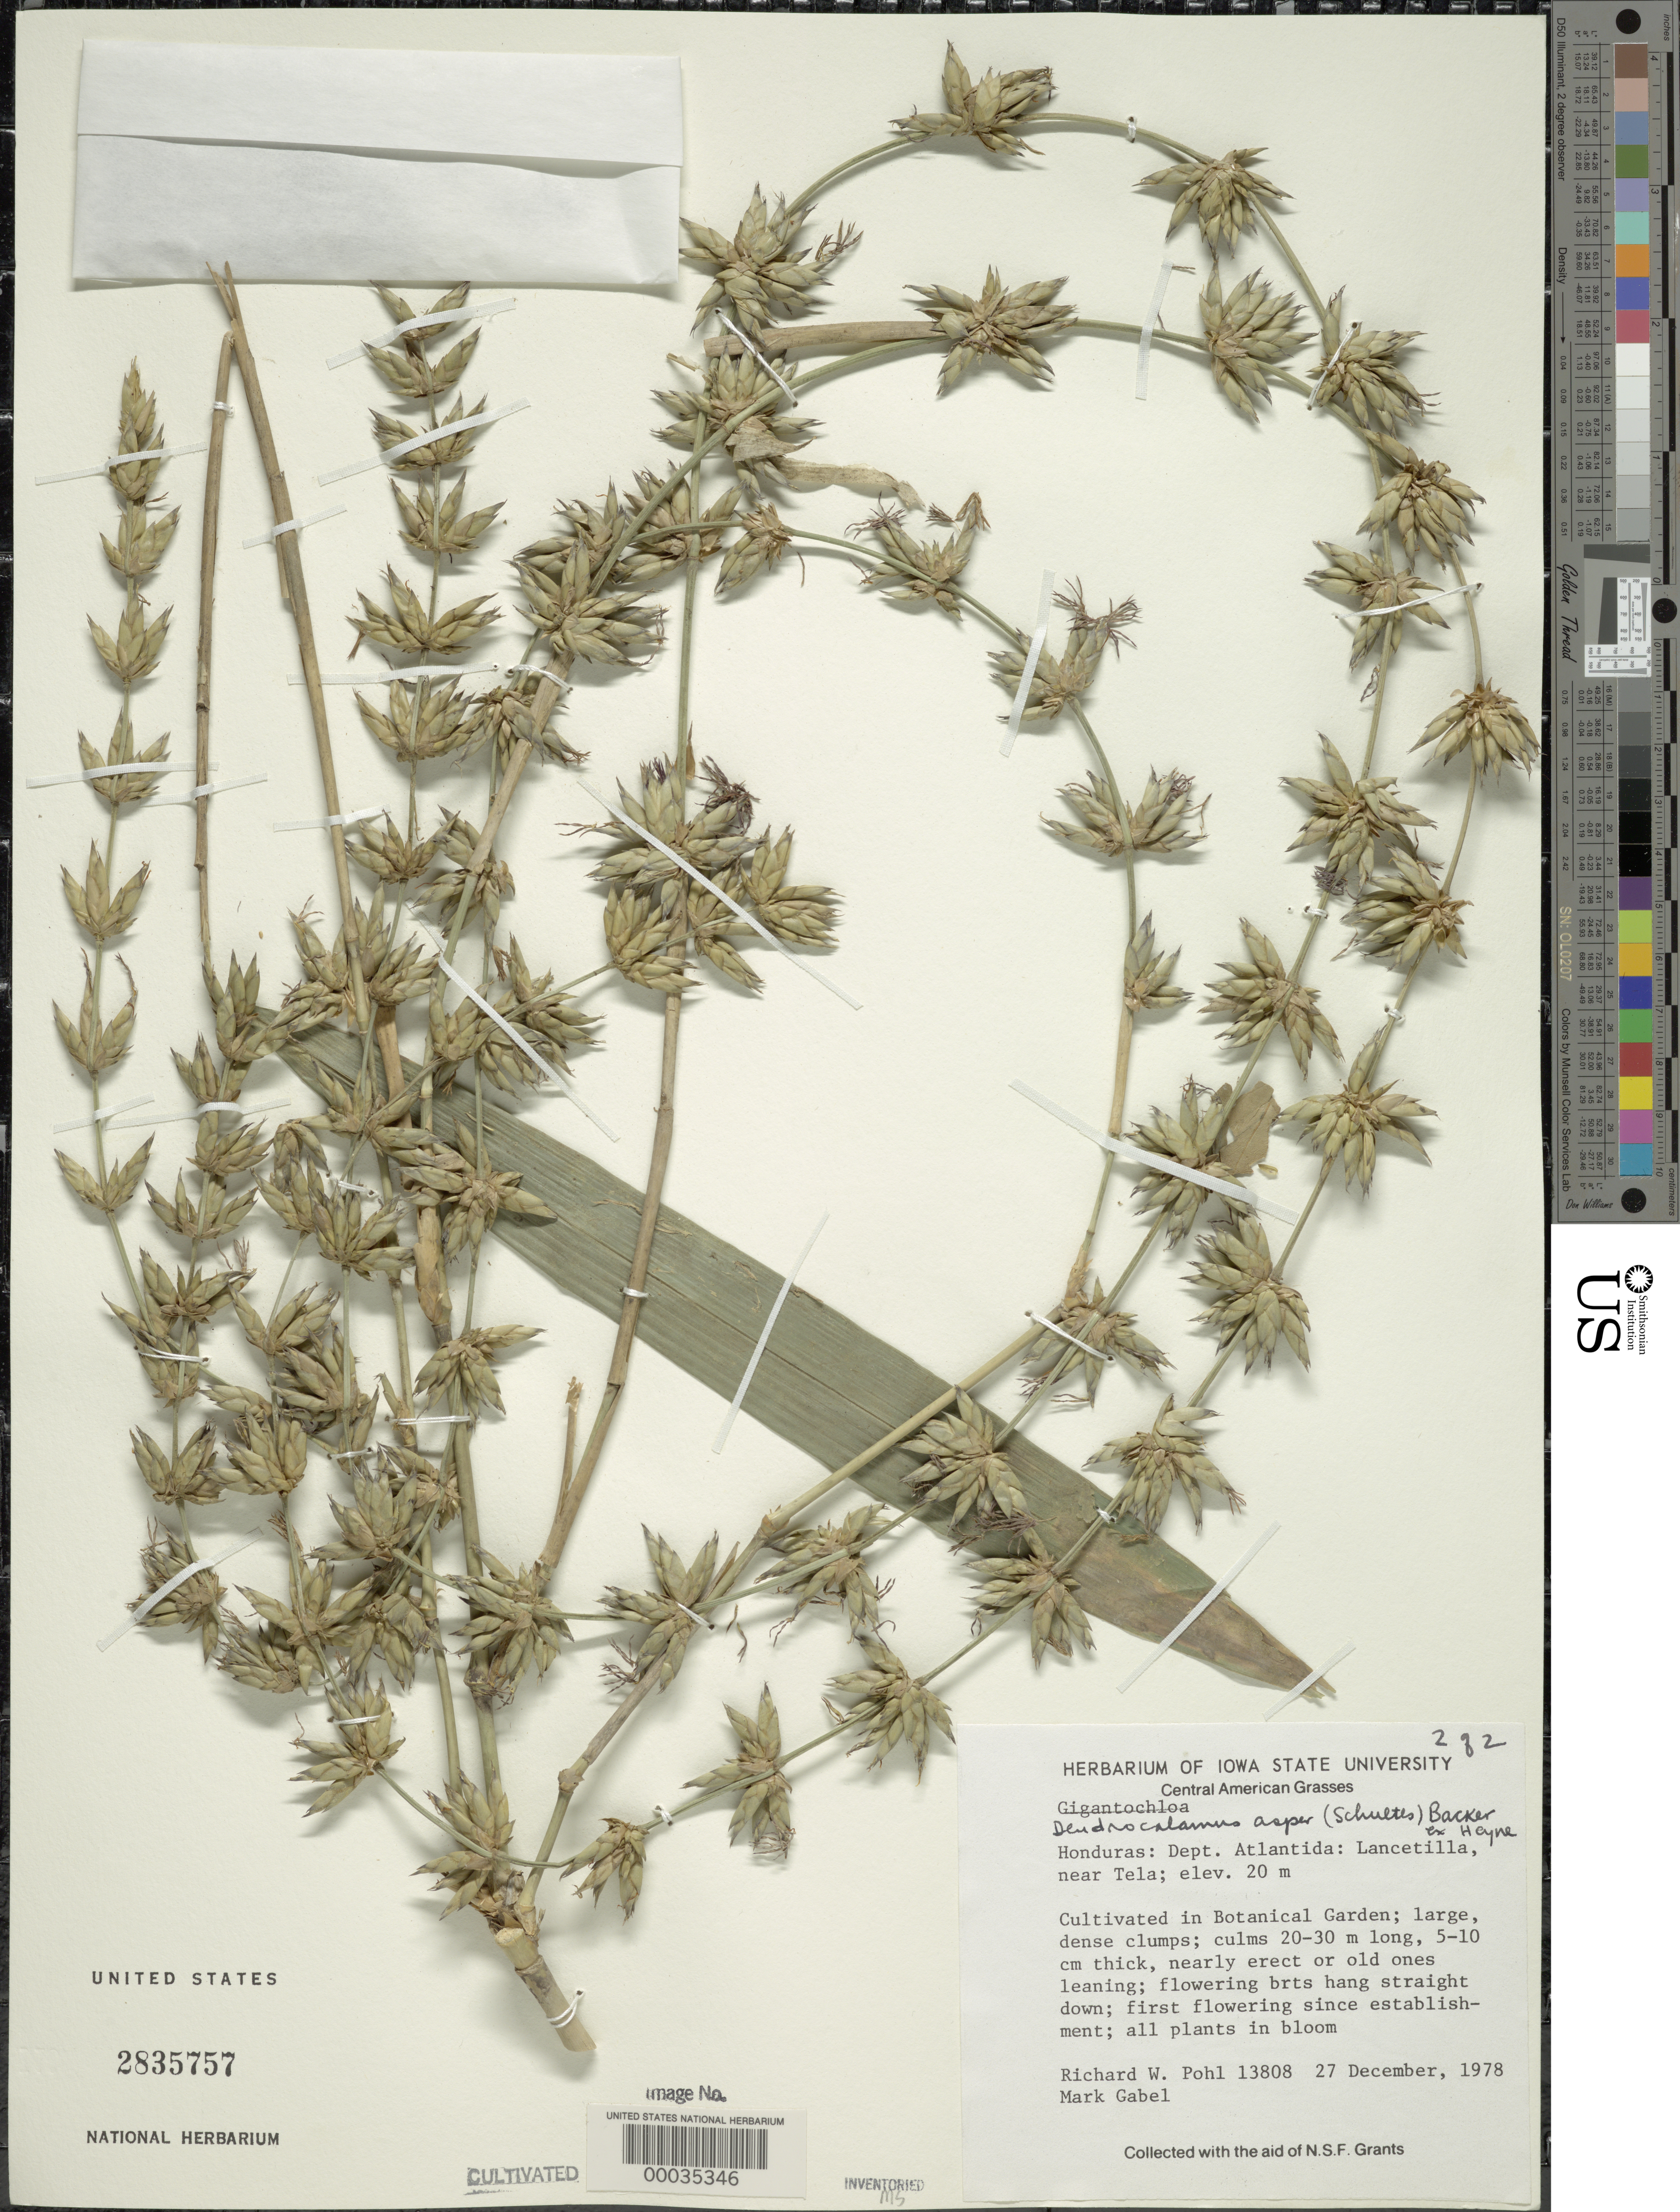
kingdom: Plantae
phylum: Tracheophyta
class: Liliopsida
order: Poales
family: Poaceae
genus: Dendrocalamus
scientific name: Dendrocalamus asper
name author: (Schult. & Schult. f.) Backer ex K. Heyne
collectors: R. W. Pohl & M. Gabel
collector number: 13808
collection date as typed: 27 Dec 1978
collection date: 1978-12-27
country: Honduras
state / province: Atlántida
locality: Lancetilla, Tela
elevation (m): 20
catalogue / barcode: US 2835757